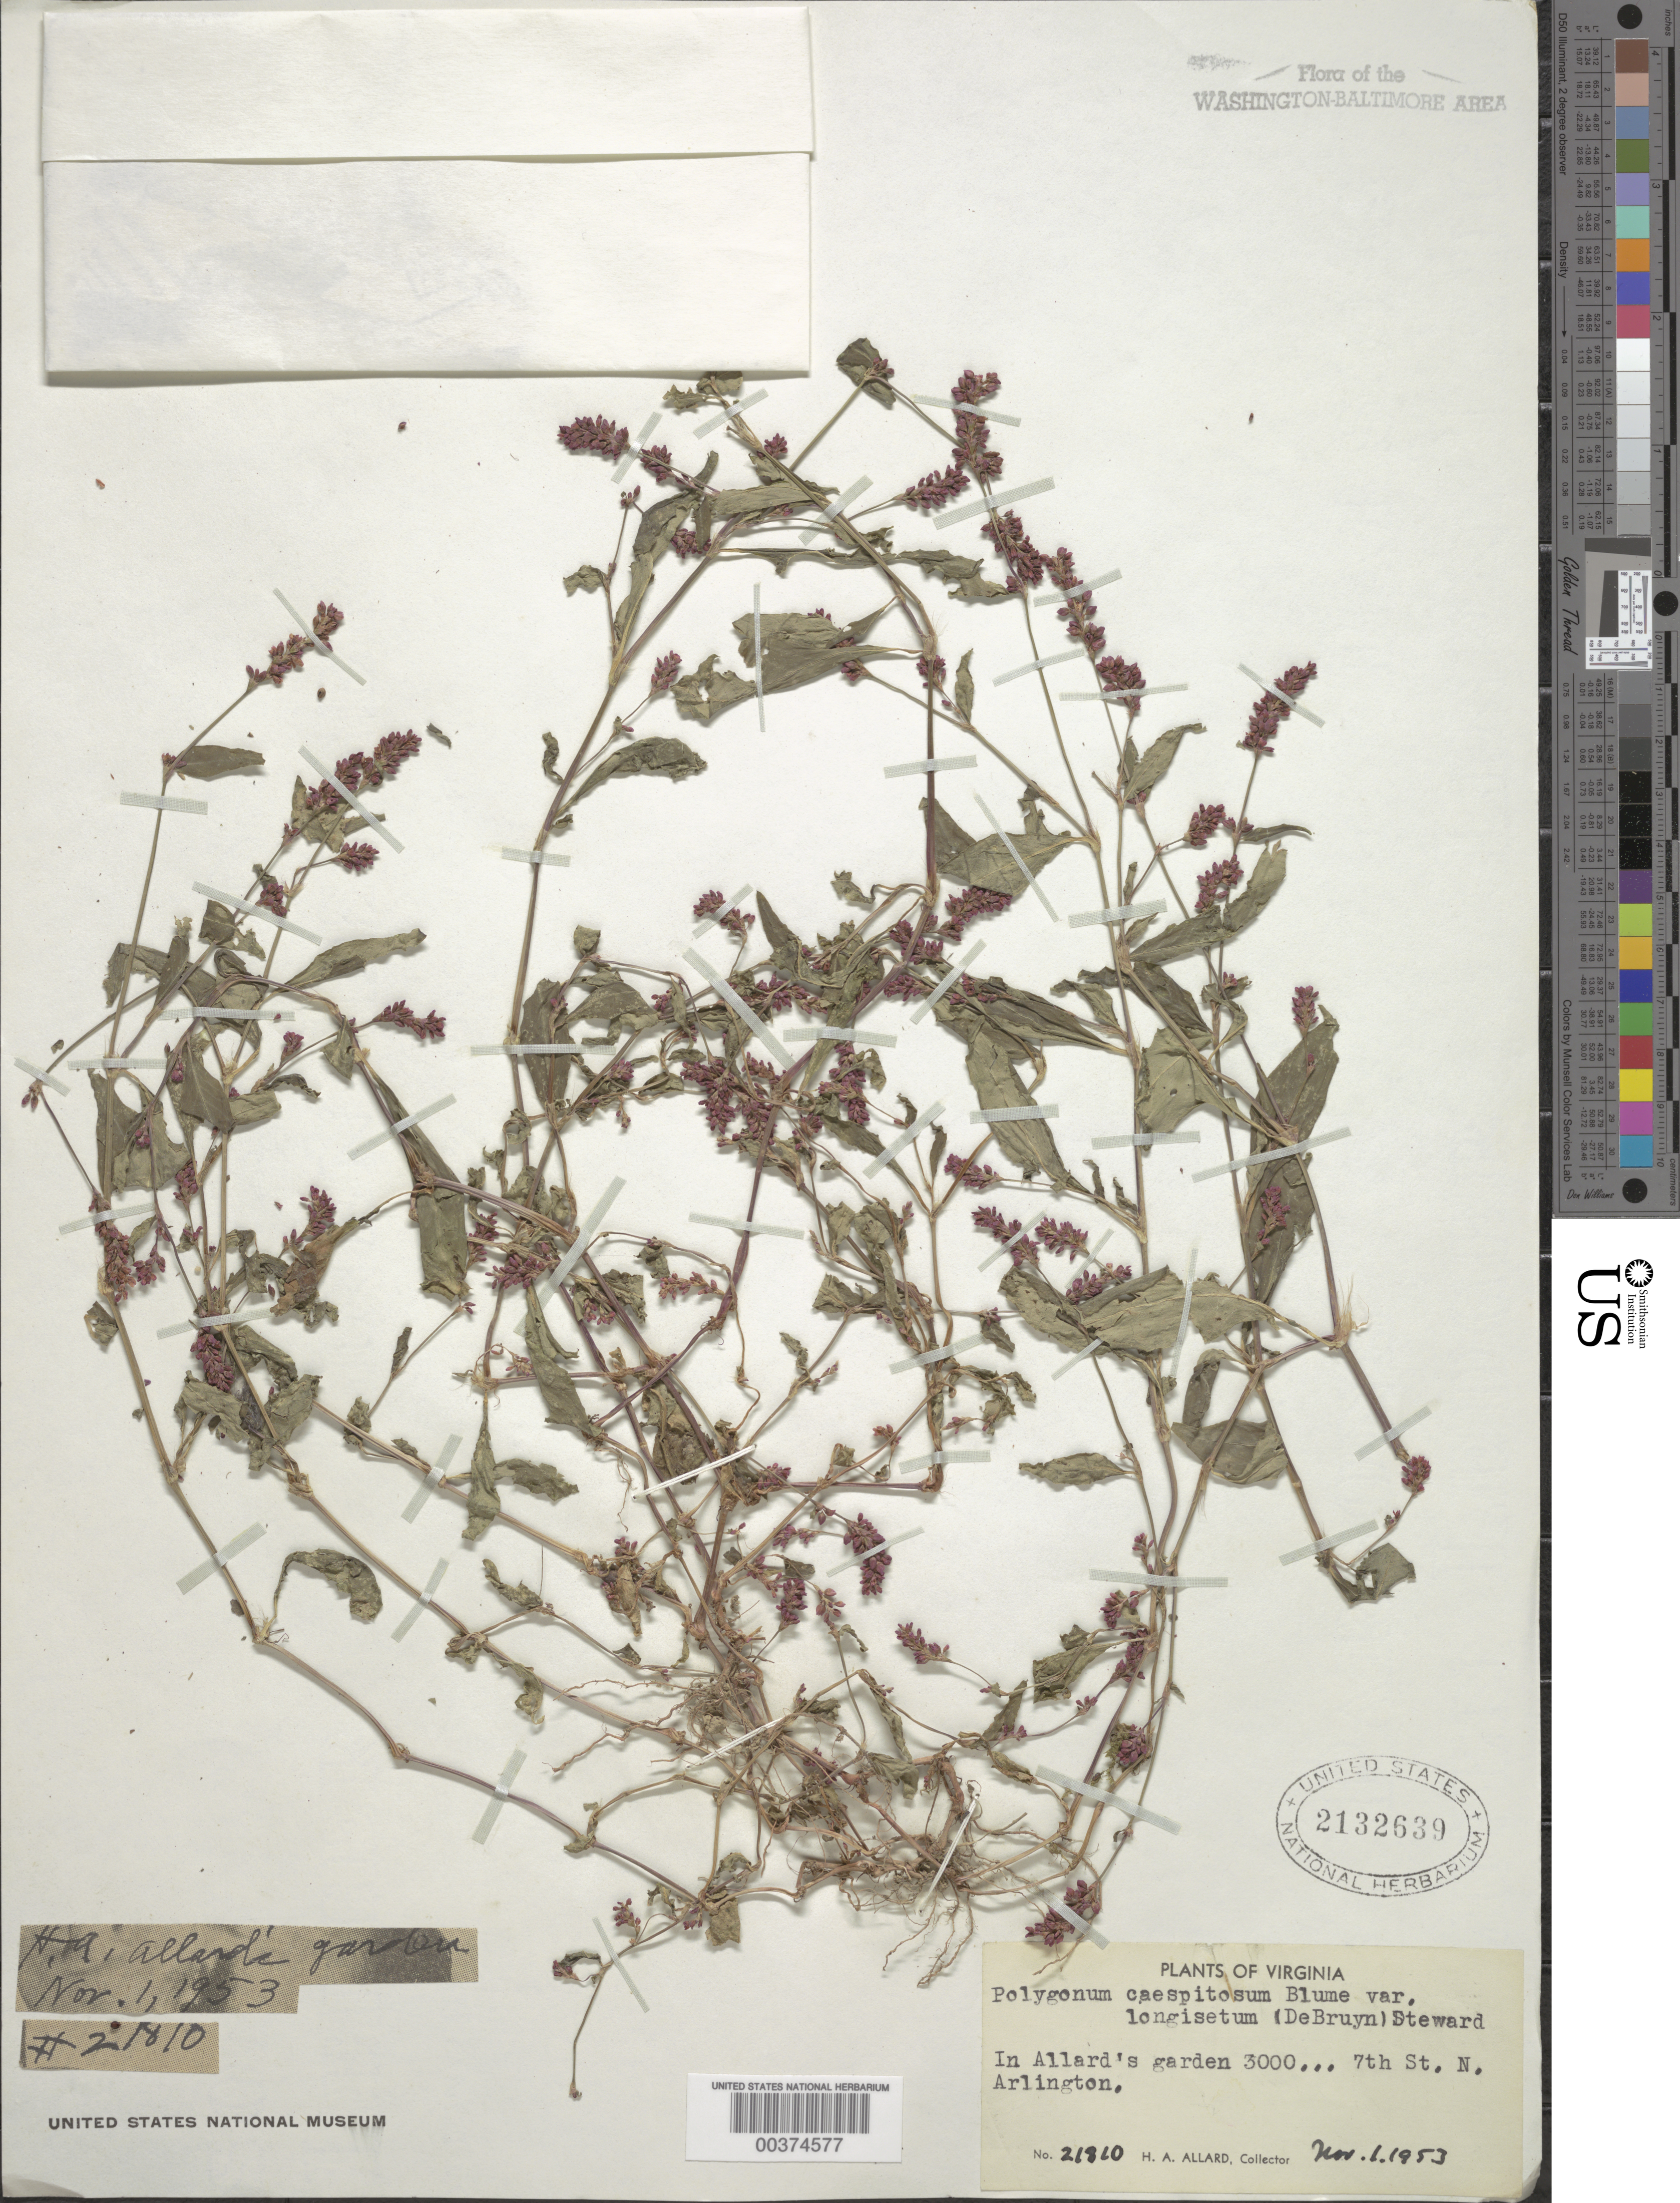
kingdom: Plantae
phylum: Tracheophyta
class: Magnoliopsida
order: Caryophyllales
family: Polygonaceae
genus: Persicaria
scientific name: Persicaria longiseta (Bruijn) Kitag.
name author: (Bruijn &) Kitag.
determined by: Atha, D. E.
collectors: H. A. Allard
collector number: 21810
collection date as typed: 01 Nov 1953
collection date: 1953-11-01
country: United States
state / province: Virginia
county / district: Arlington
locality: Allard's Yard, Arlington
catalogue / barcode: US 2132639